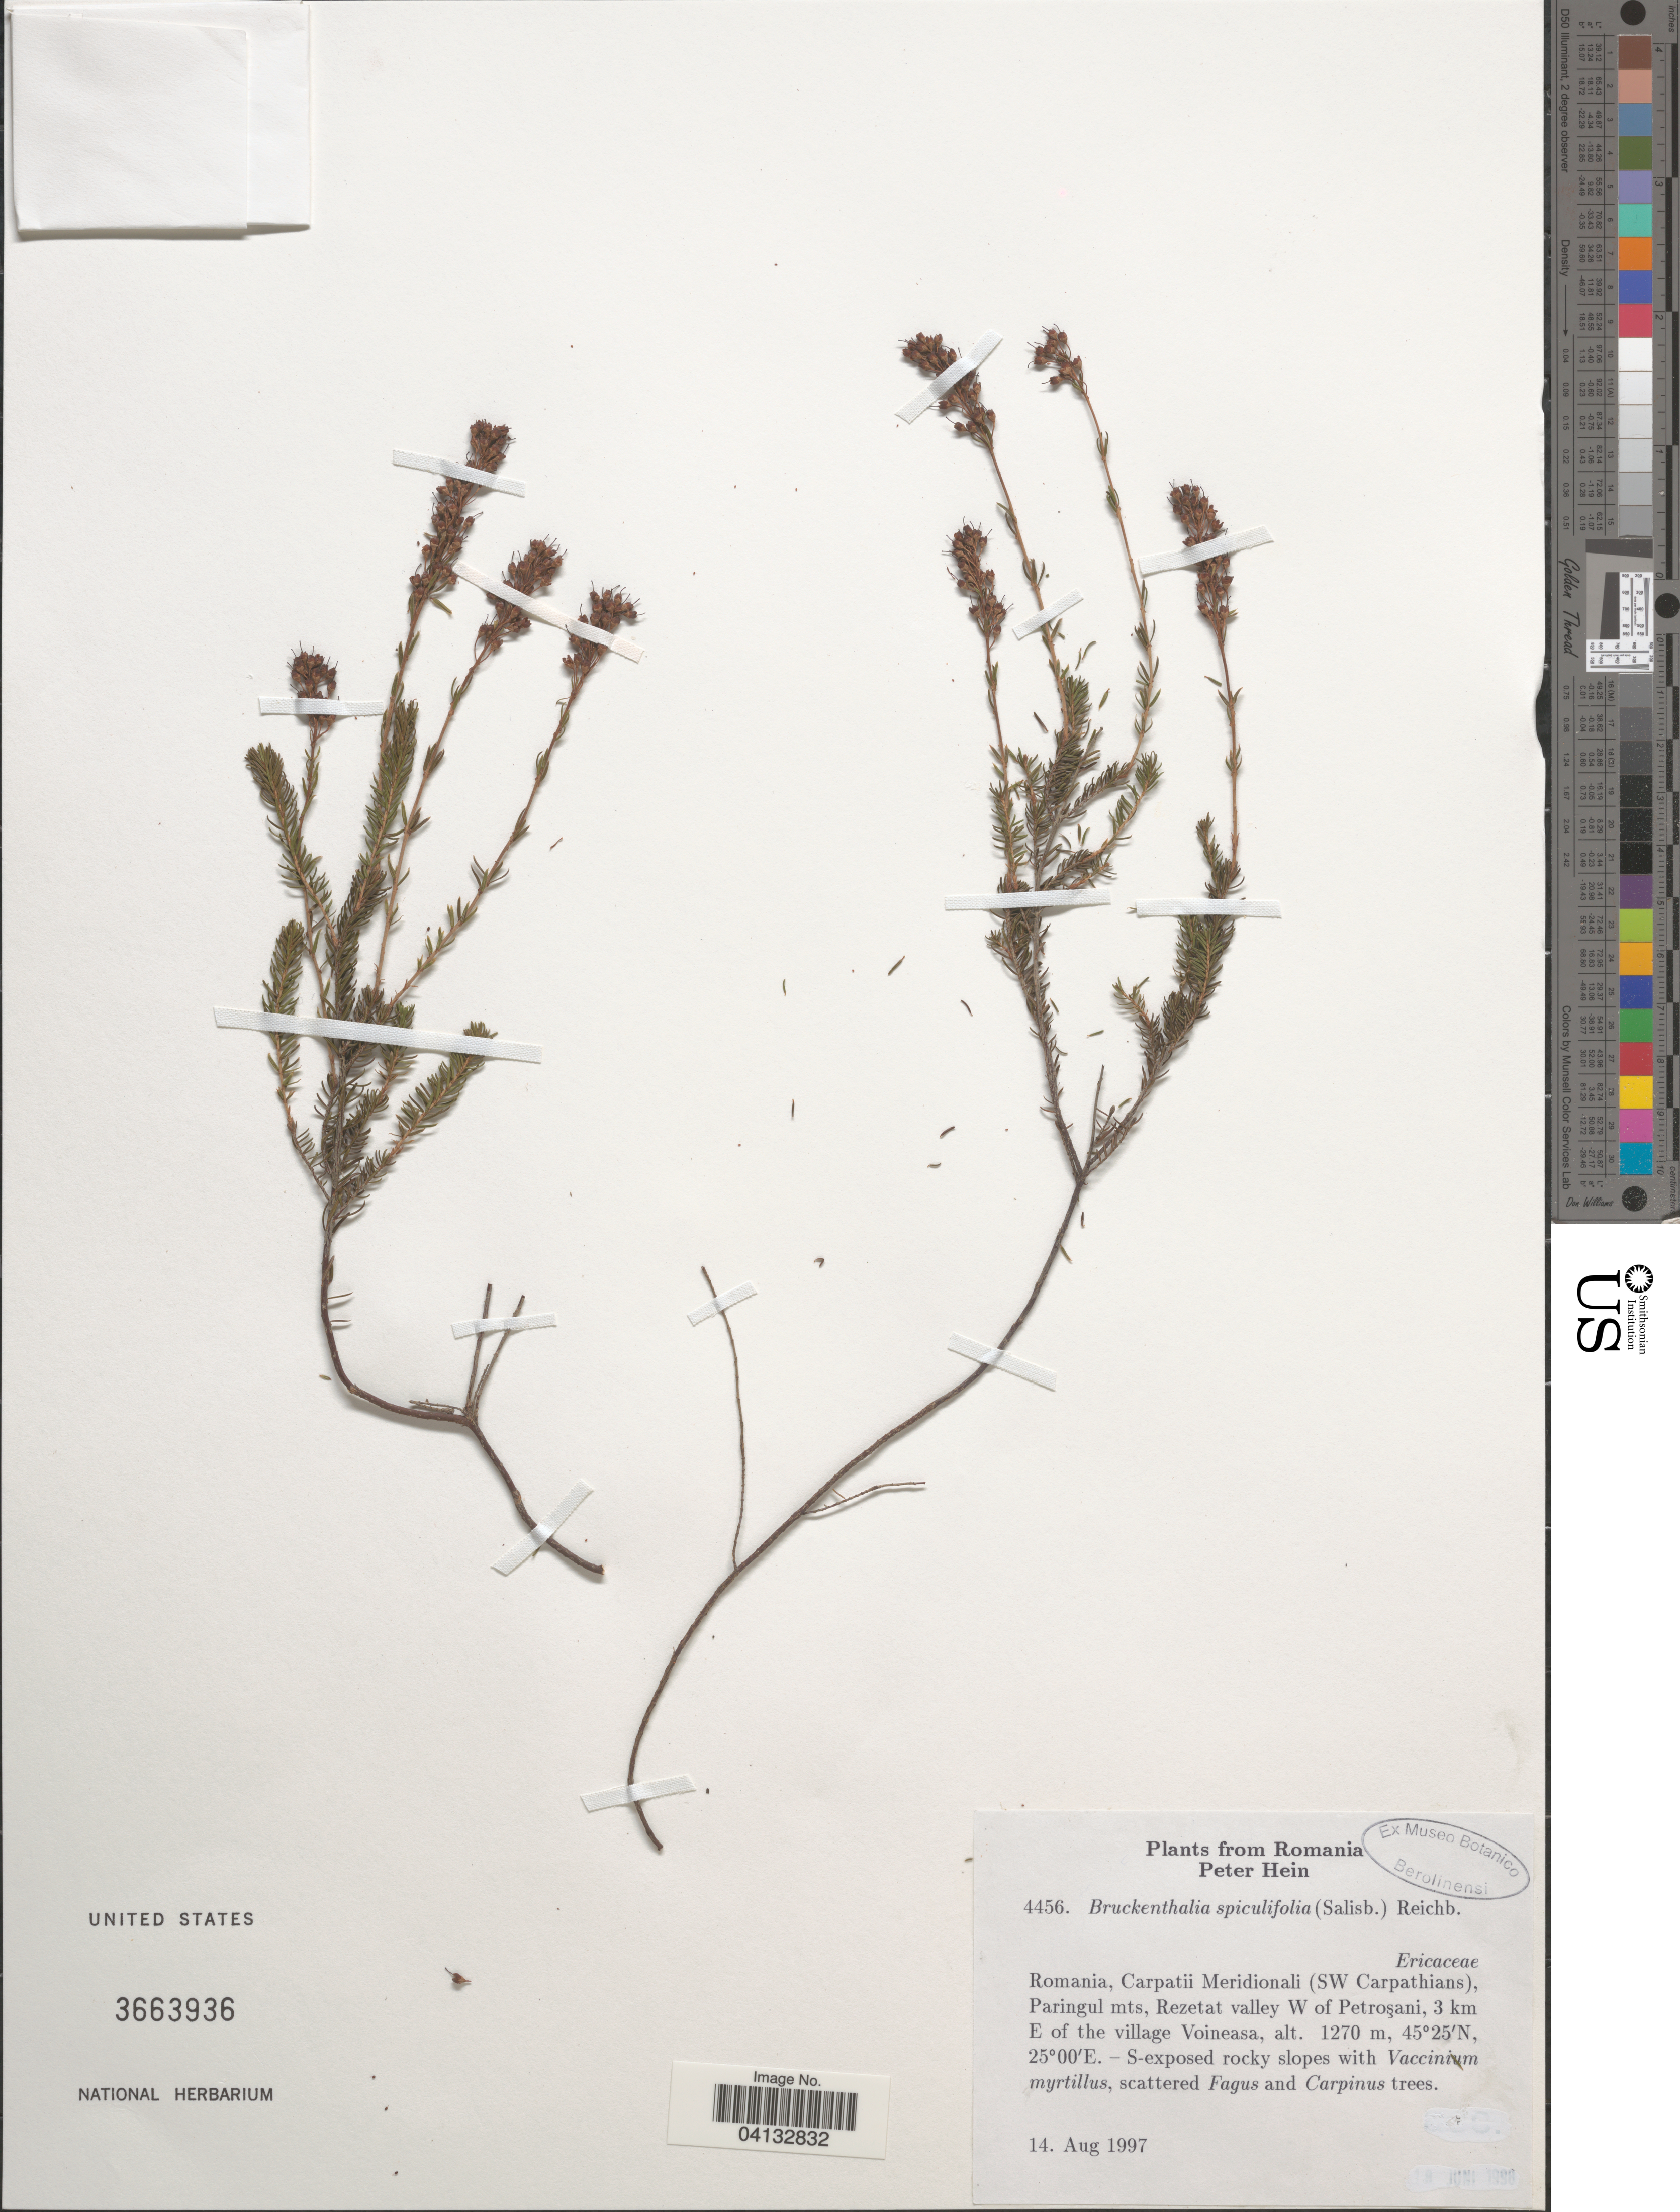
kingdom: Plantae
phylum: Tracheophyta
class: Magnoliopsida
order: Ericales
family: Ericaceae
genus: Bruckenthalia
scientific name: Bruckenthalia spiculifolia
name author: (Salisb.) Rchb.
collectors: P. Hein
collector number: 4456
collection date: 1997-08-14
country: Romania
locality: Carpatii Meridionali (SW Carpathians), Paringul mts, Rezetat valley W of Petroșani, 3 km E of the village Voineasa. S-exposed rocky slopes.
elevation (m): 1270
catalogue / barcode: US 3663936